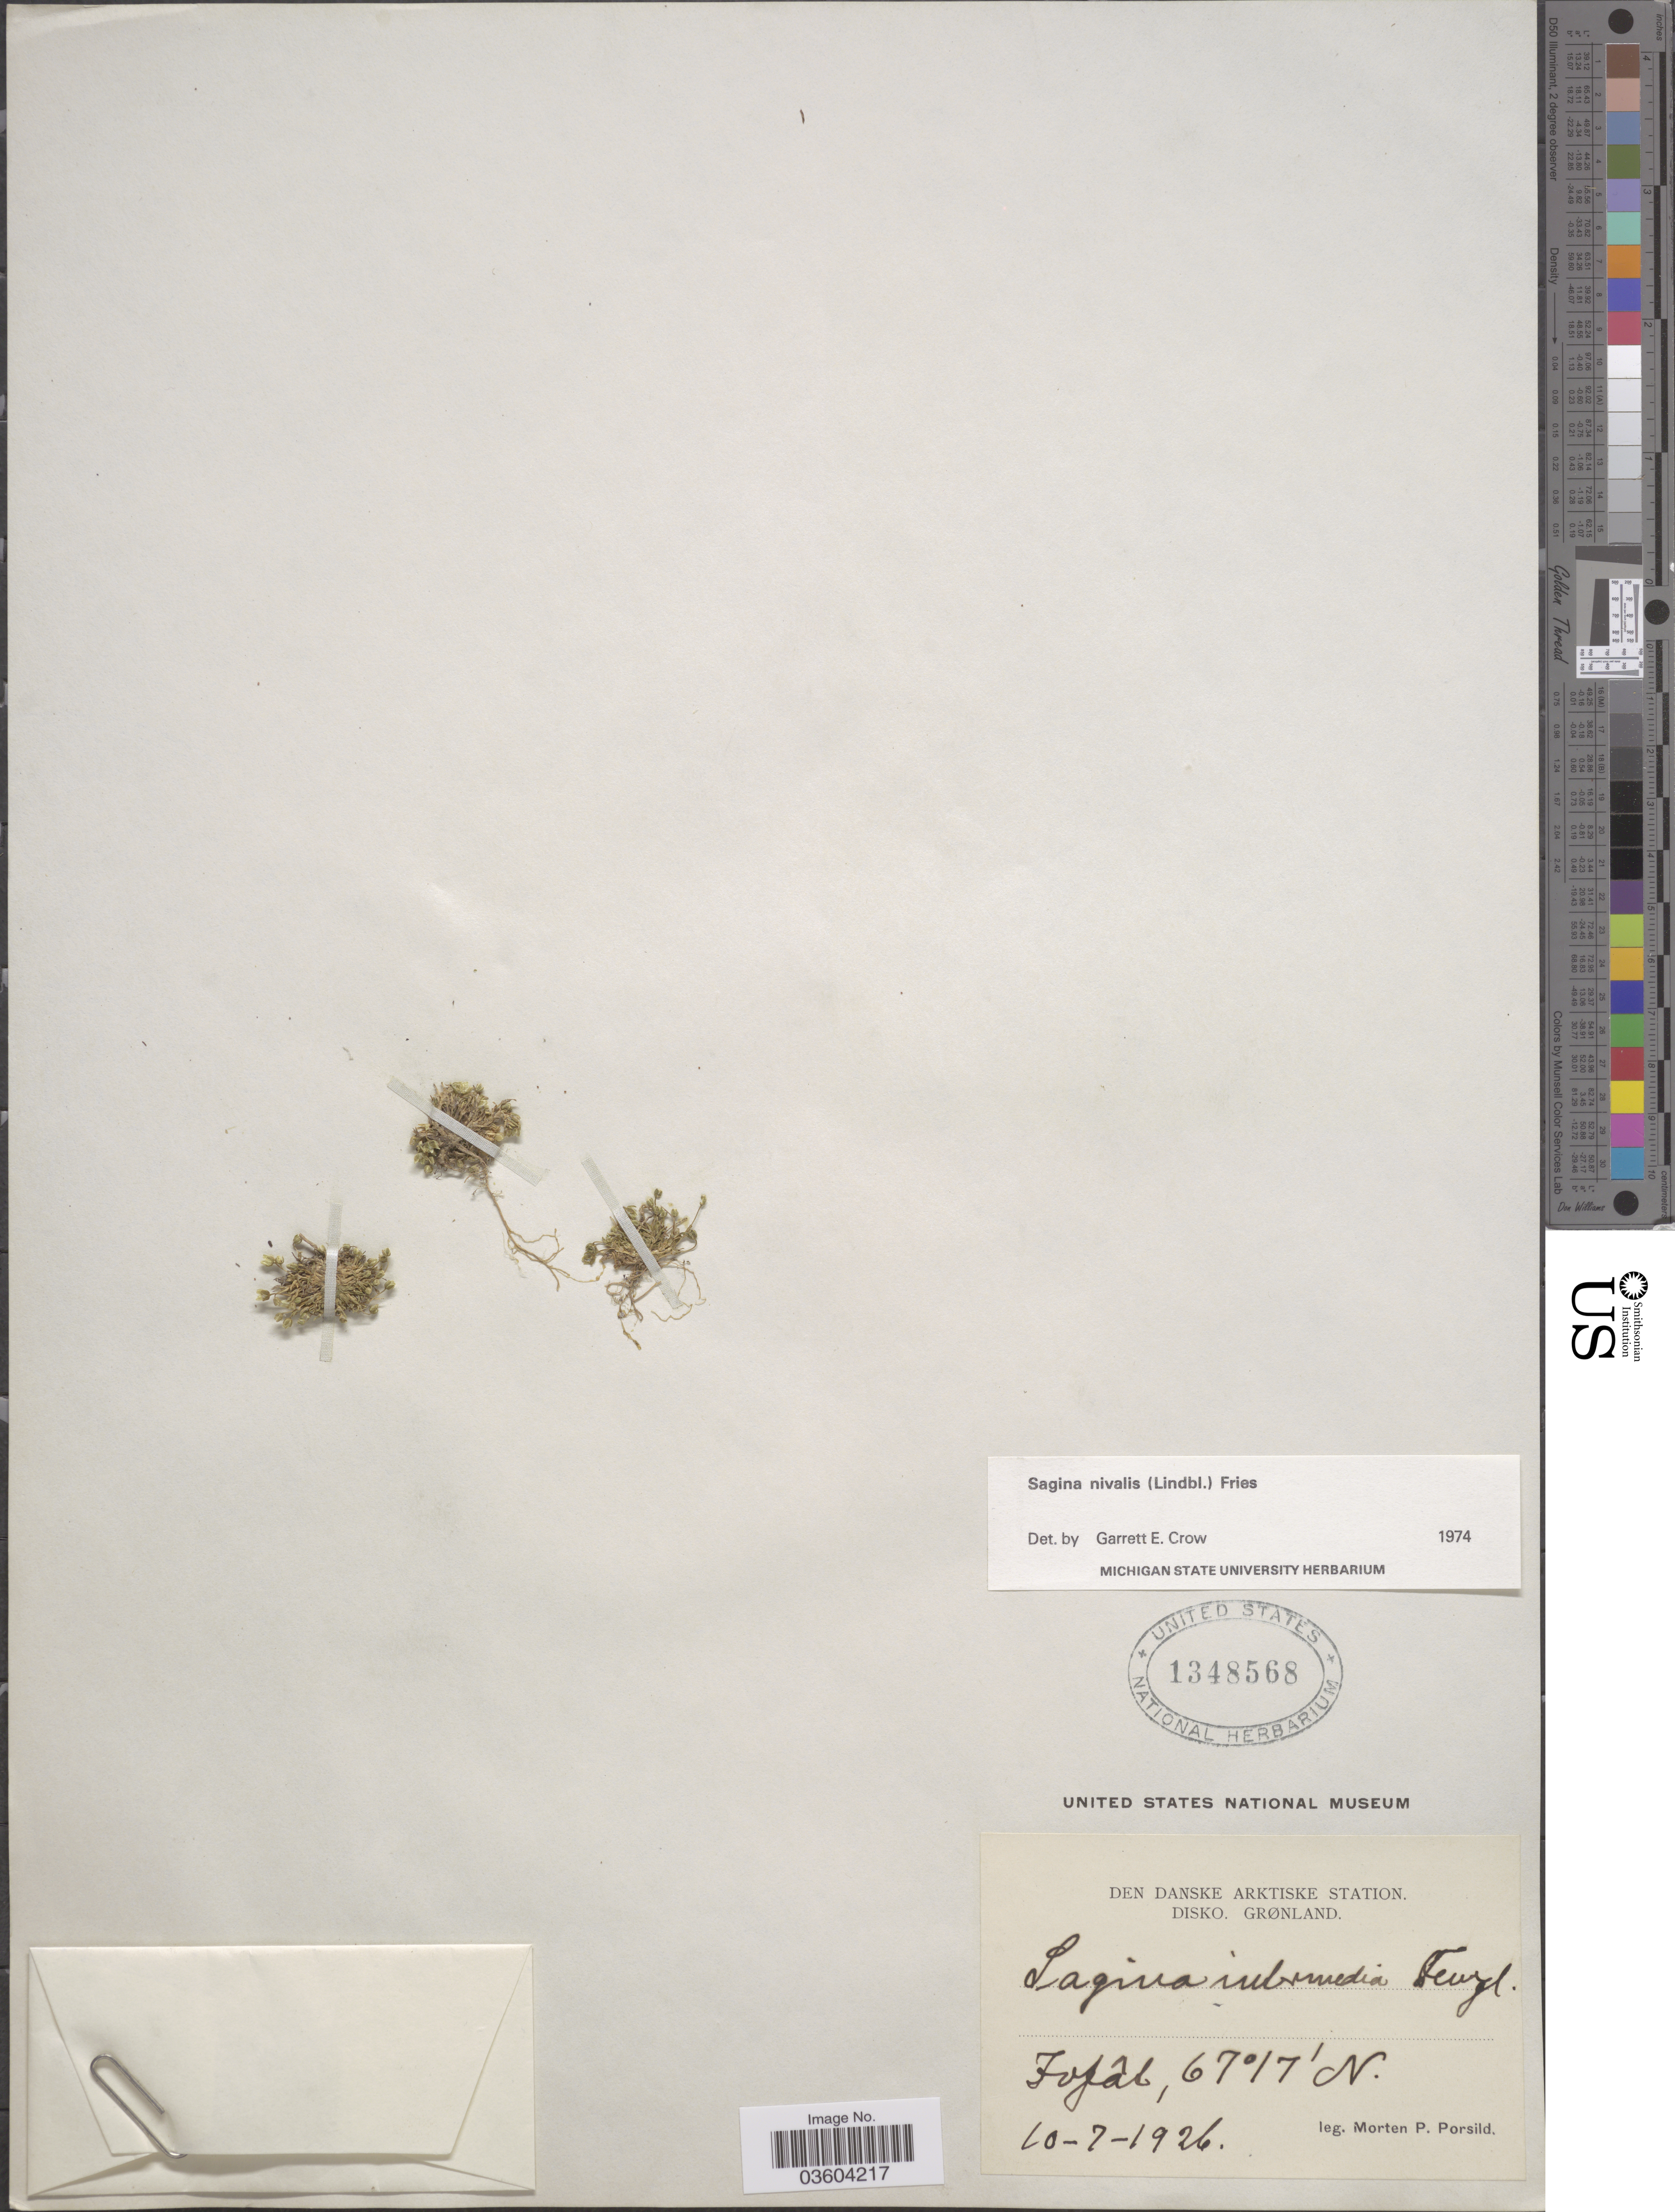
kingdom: Plantae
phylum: Tracheophyta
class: Magnoliopsida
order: Caryophyllales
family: Caryophyllaceae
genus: Sagina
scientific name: Sagina nivalis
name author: (Lindblom) Fr.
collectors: M. P. Porsild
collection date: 1926-07-10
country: Greenland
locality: Den Danske Arktiske Station. Disko. Grønland. Fofât.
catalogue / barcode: US 1348568